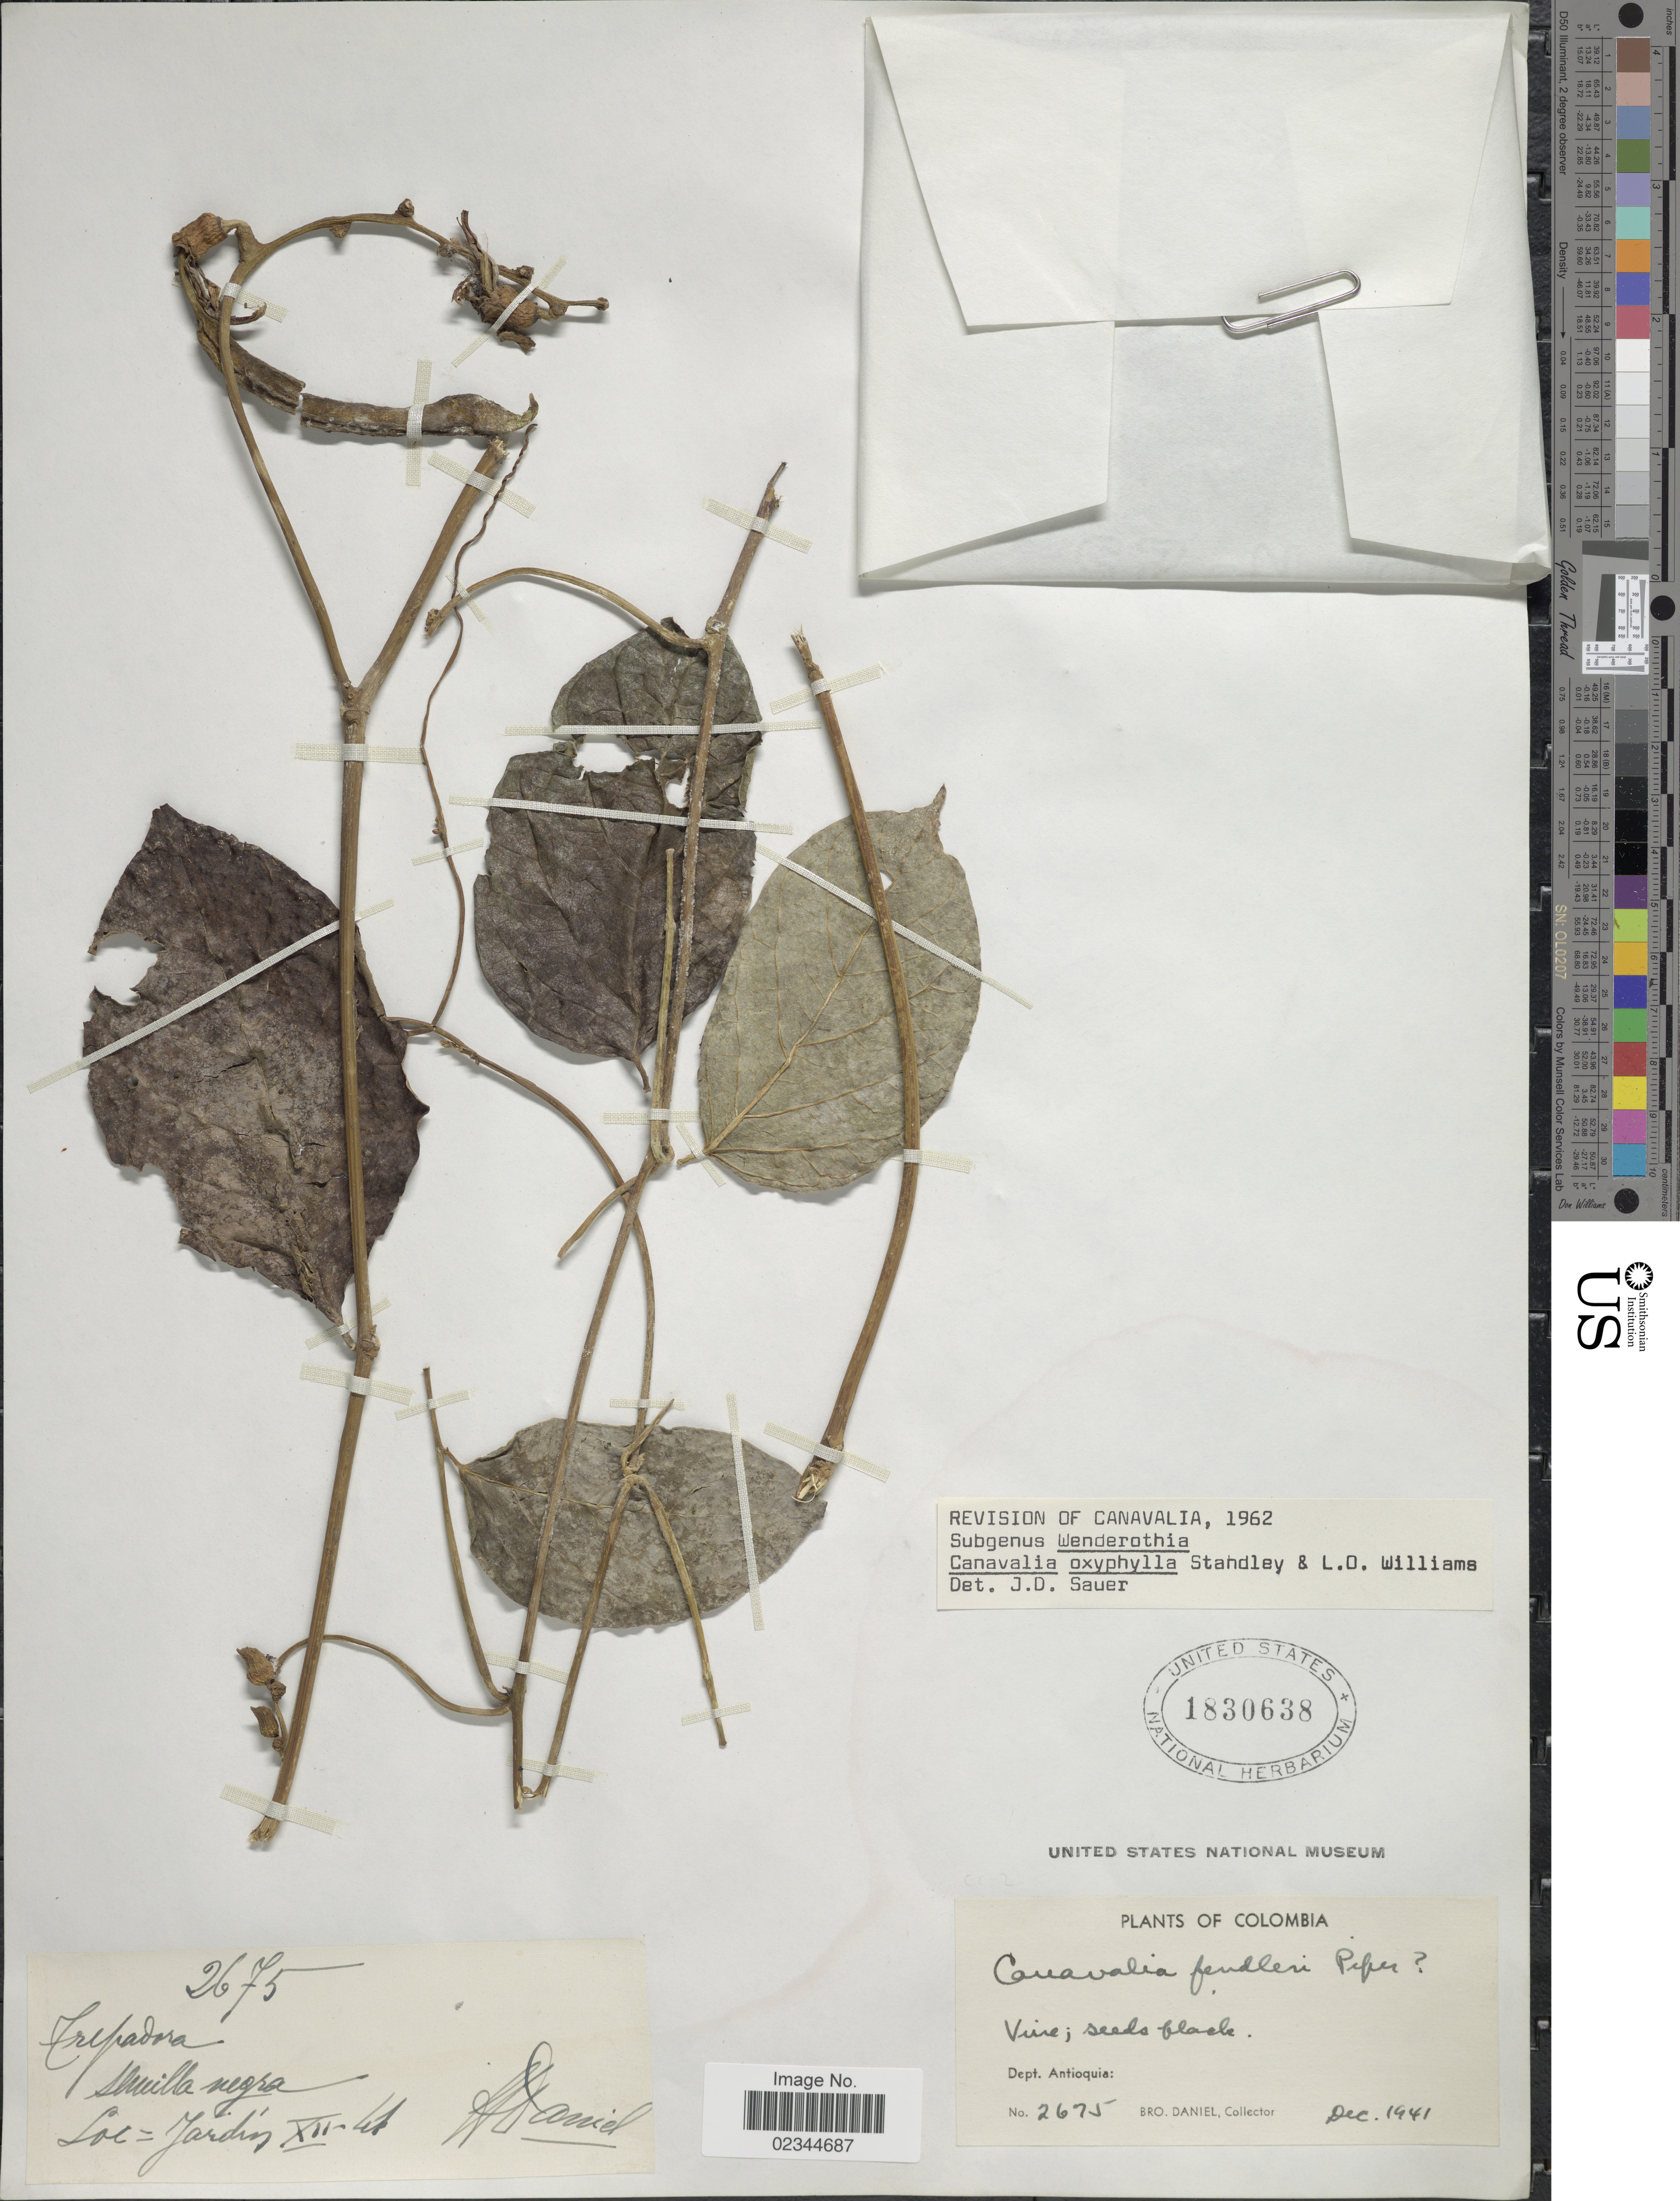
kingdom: Plantae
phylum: Tracheophyta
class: Magnoliopsida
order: Fabales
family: Fabaceae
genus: Canavalia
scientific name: Canavalia oxyphylla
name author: Standl. & L.O. Williams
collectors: Bro. Daniel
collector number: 2675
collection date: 1941-12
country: Colombia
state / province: Antioquia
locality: Dept. Antioquia. Jardin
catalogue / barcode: US 1830638